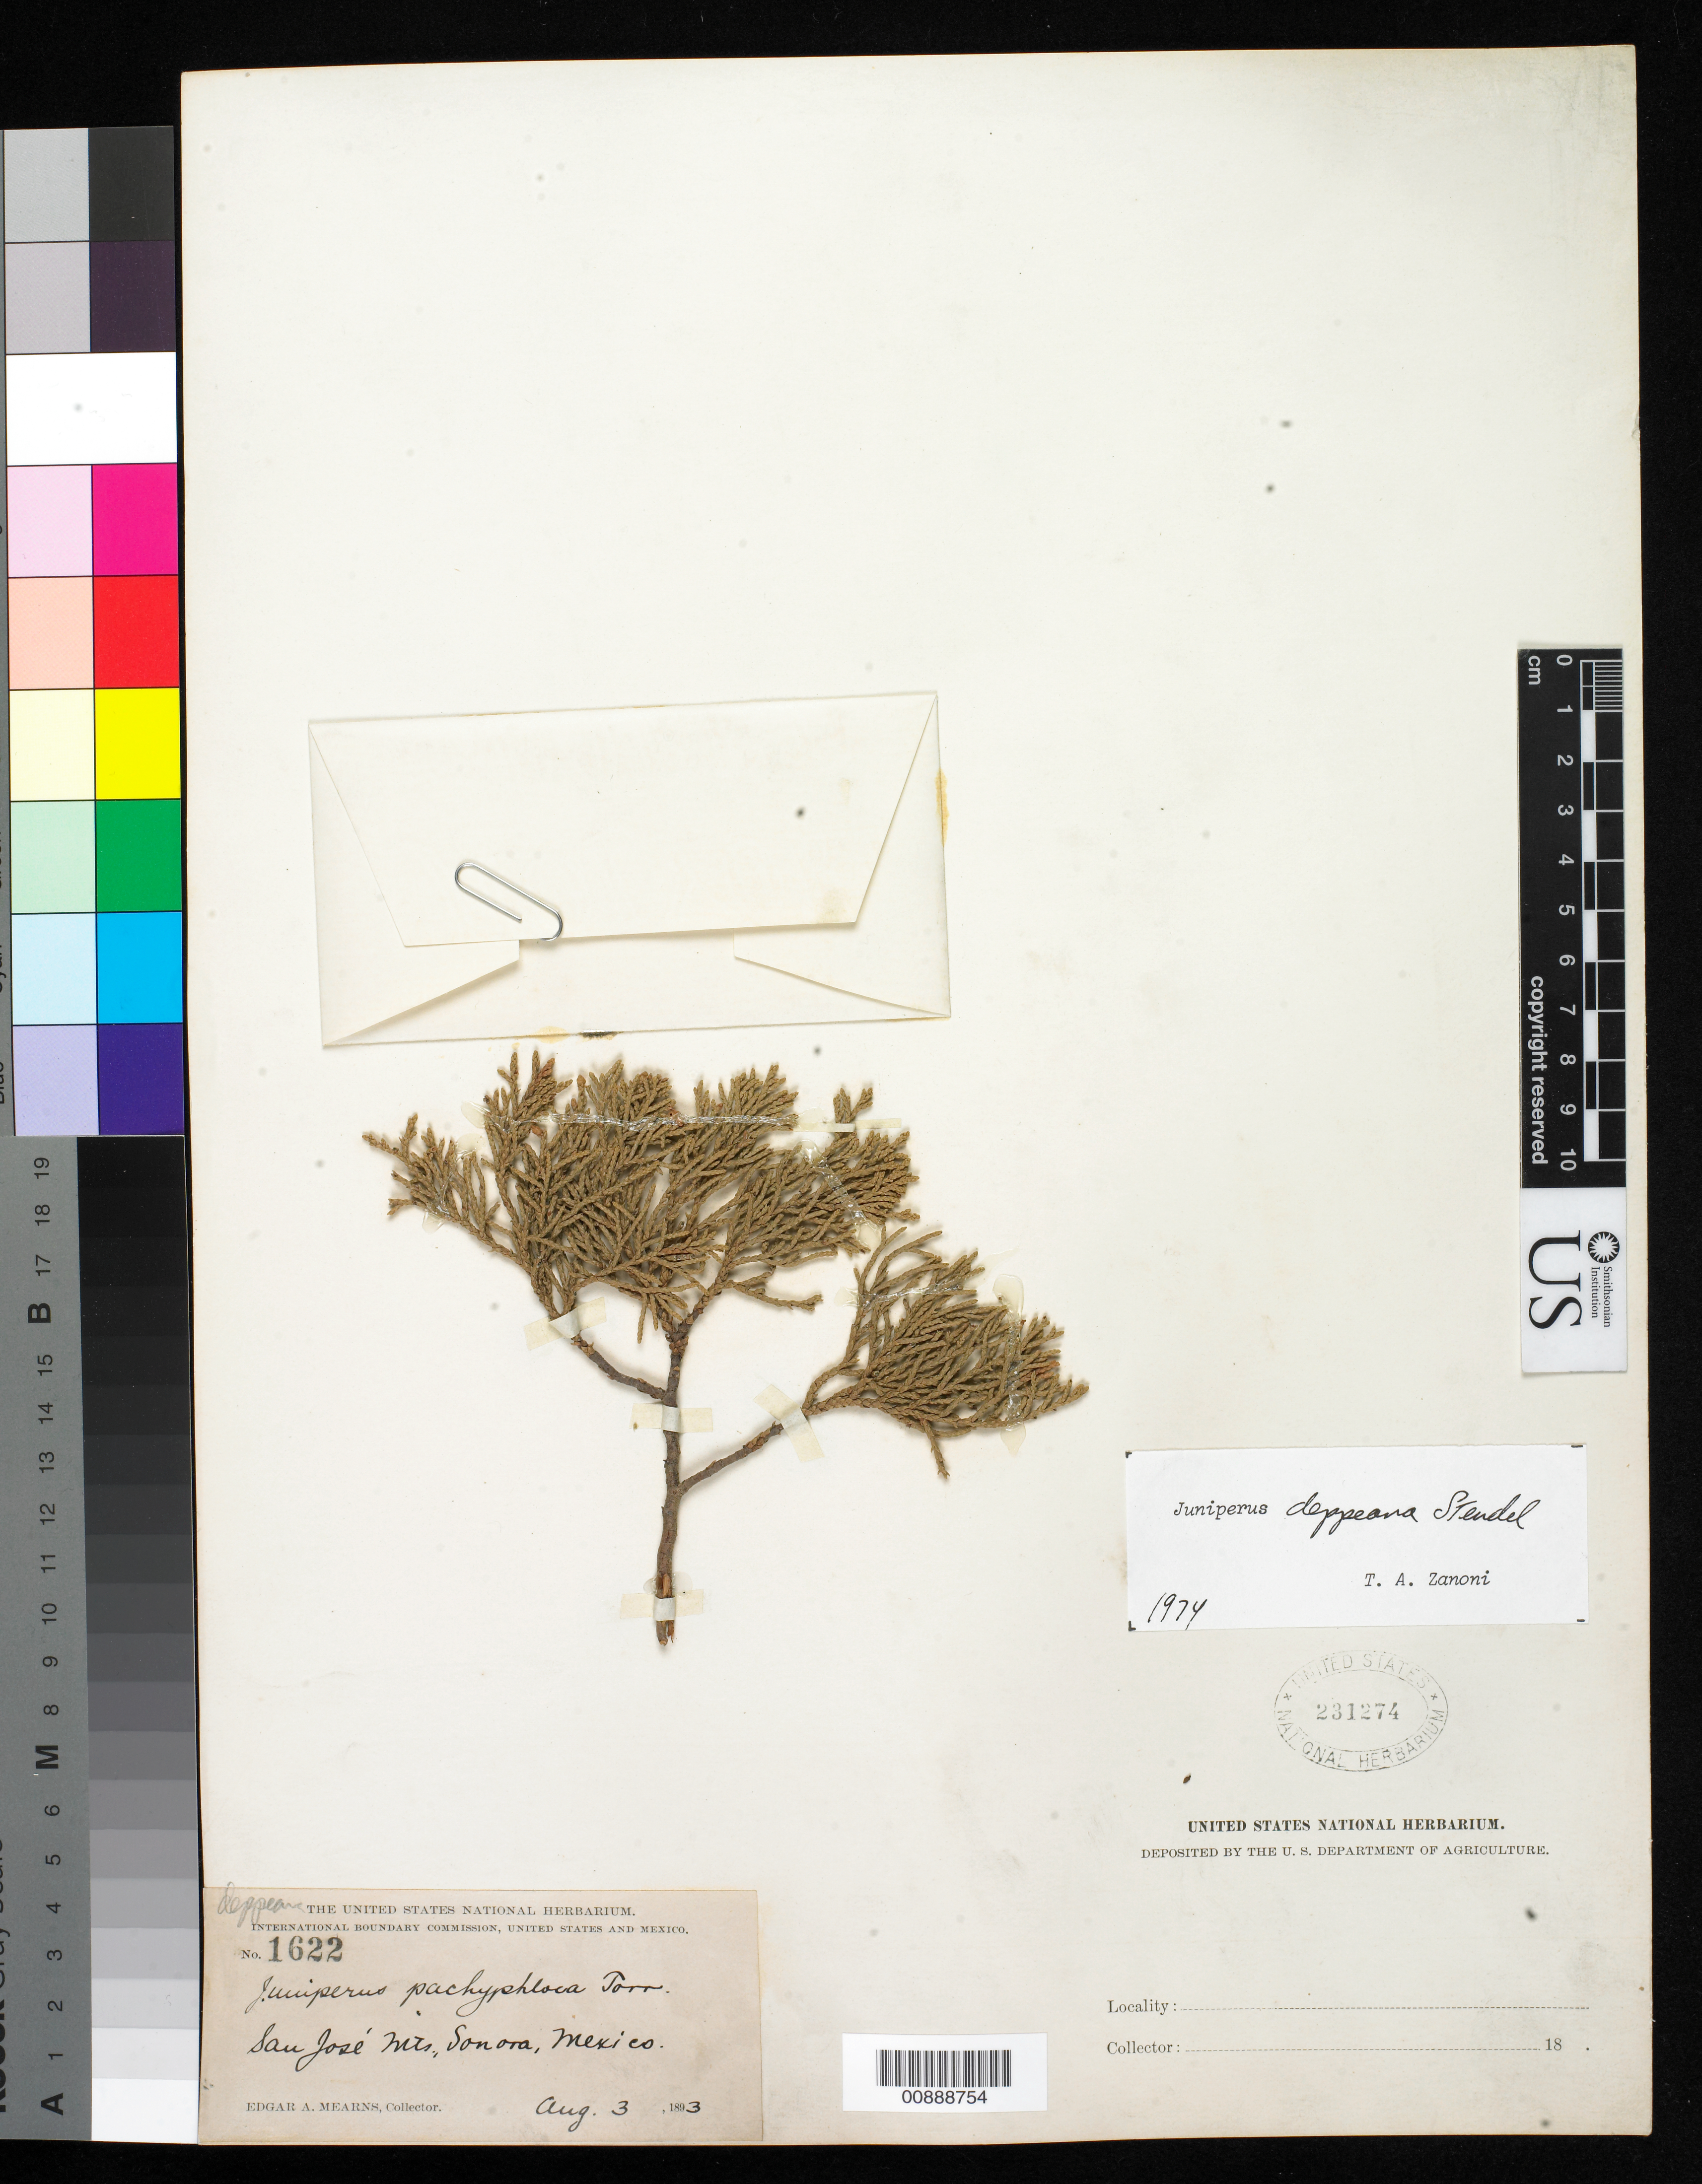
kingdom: Plantae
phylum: Tracheophyta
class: Pinopsida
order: Pinales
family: Cupressaceae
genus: Juniperus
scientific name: Juniperus deppeana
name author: Steud.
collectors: E. A. Mearns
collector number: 1622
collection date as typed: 03 Aug 1893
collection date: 1893-08-03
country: Mexico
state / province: Sonora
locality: San José Mts., Sonora.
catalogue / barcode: US 231274